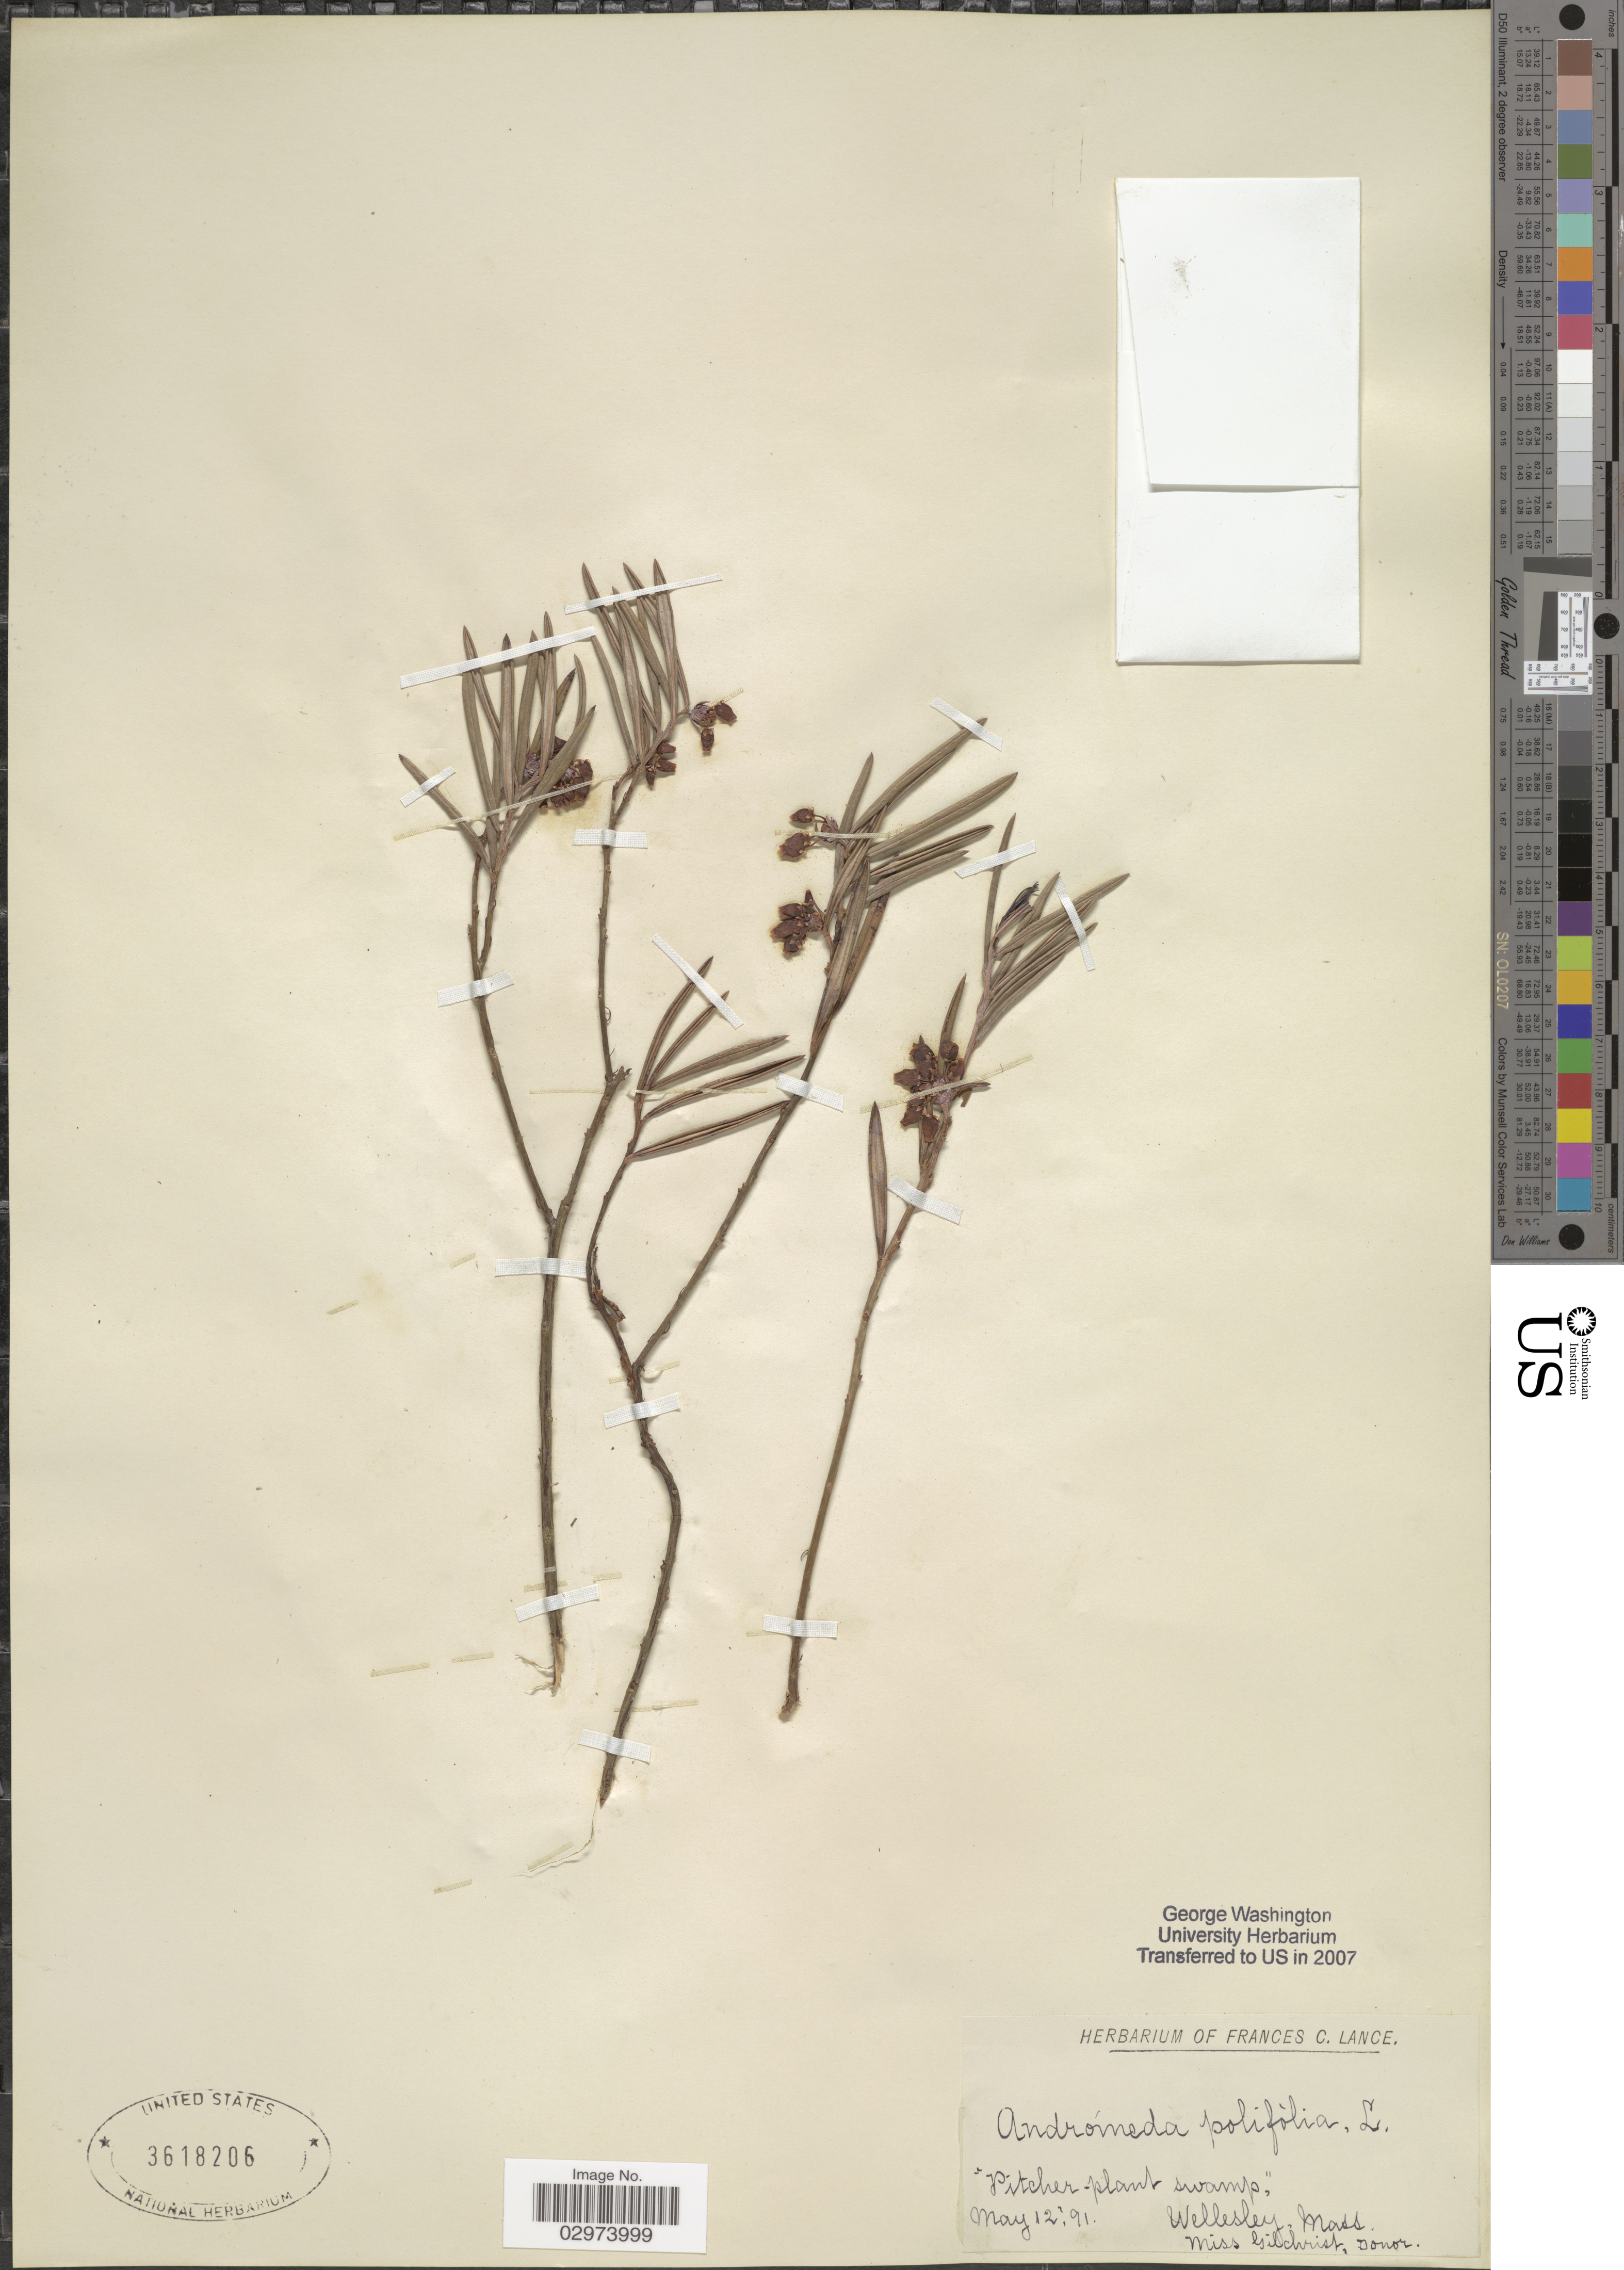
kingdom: Plantae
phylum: Tracheophyta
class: Magnoliopsida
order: Ericales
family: Ericaceae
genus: Andromeda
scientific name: Andromeda polifolia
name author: L.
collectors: ex herb. Frances C. Lance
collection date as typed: Transcribed d/m/y: 12/5/91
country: United States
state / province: Massachusetts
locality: Wellesley, Mass.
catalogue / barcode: US 3618206